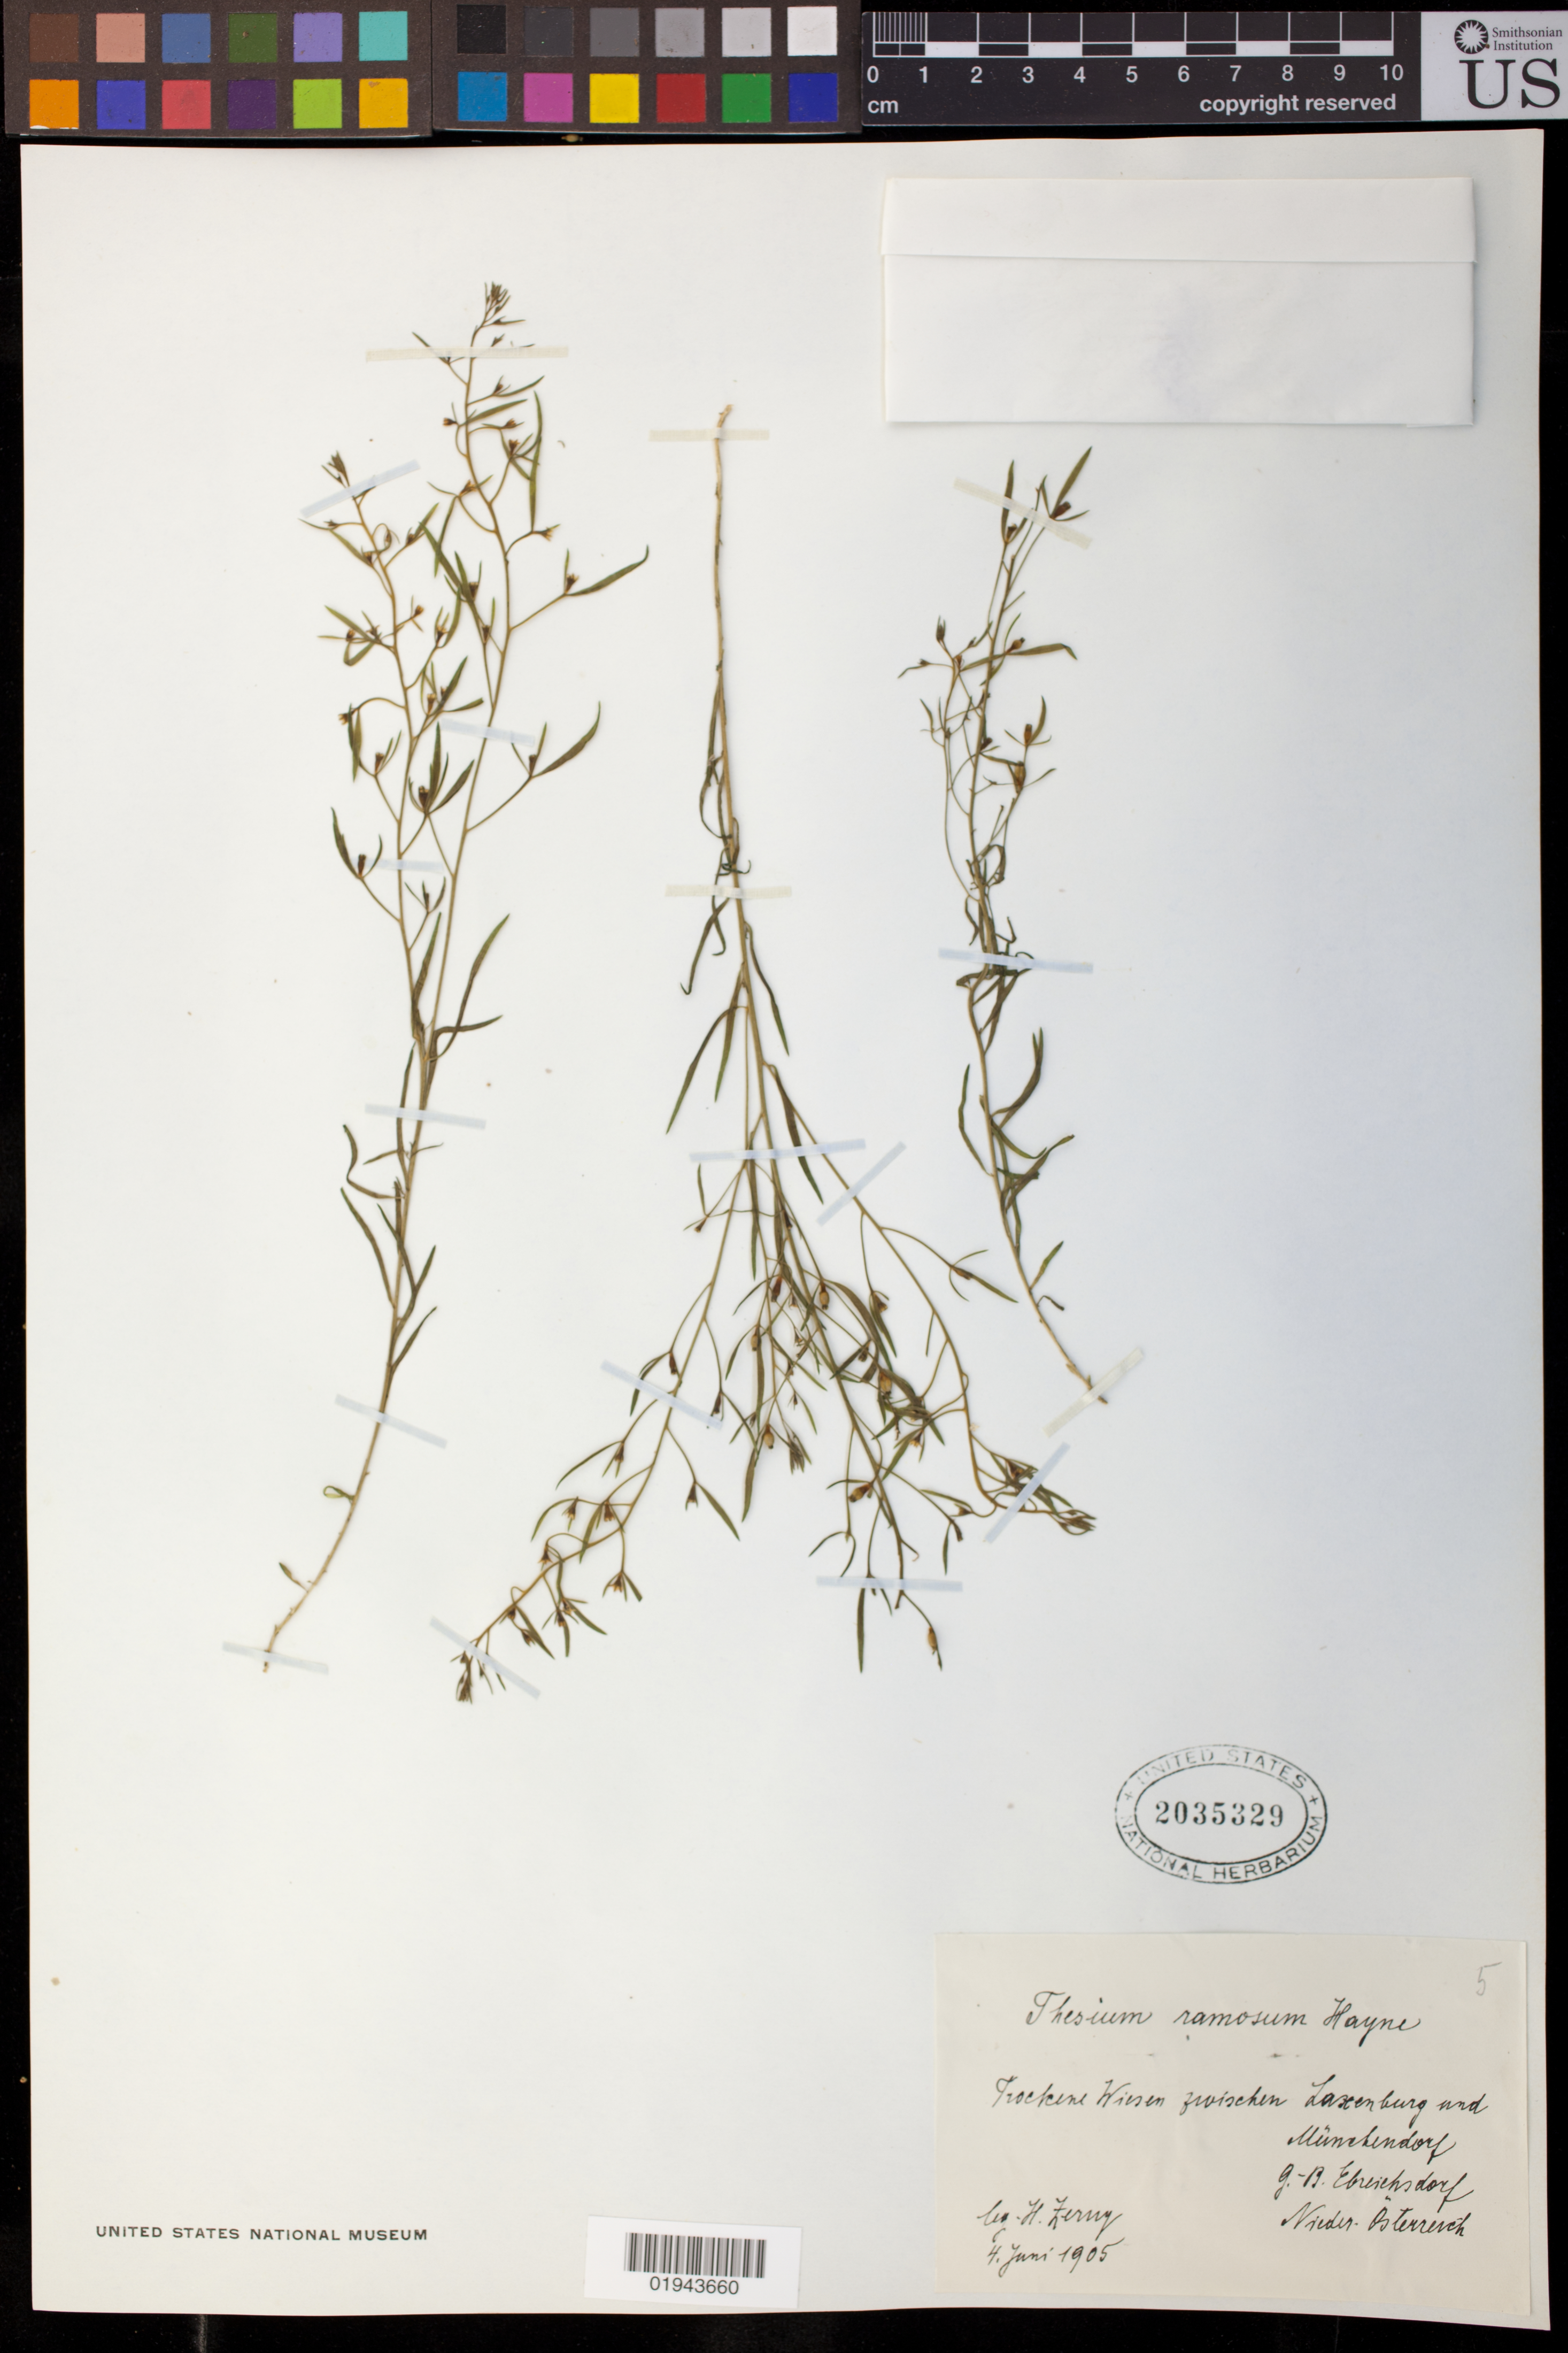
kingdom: Plantae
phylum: Tracheophyta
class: Magnoliopsida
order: Santalales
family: Thesiaceae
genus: Thesium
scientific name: Thesium ramosum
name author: Hayne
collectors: H. Zerny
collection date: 1905-06-04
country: Austria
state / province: Niederosterreich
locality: Laxenburg und Munchendorf G-B Ebreichsdorf, Nieder Osterreich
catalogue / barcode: US 2035329